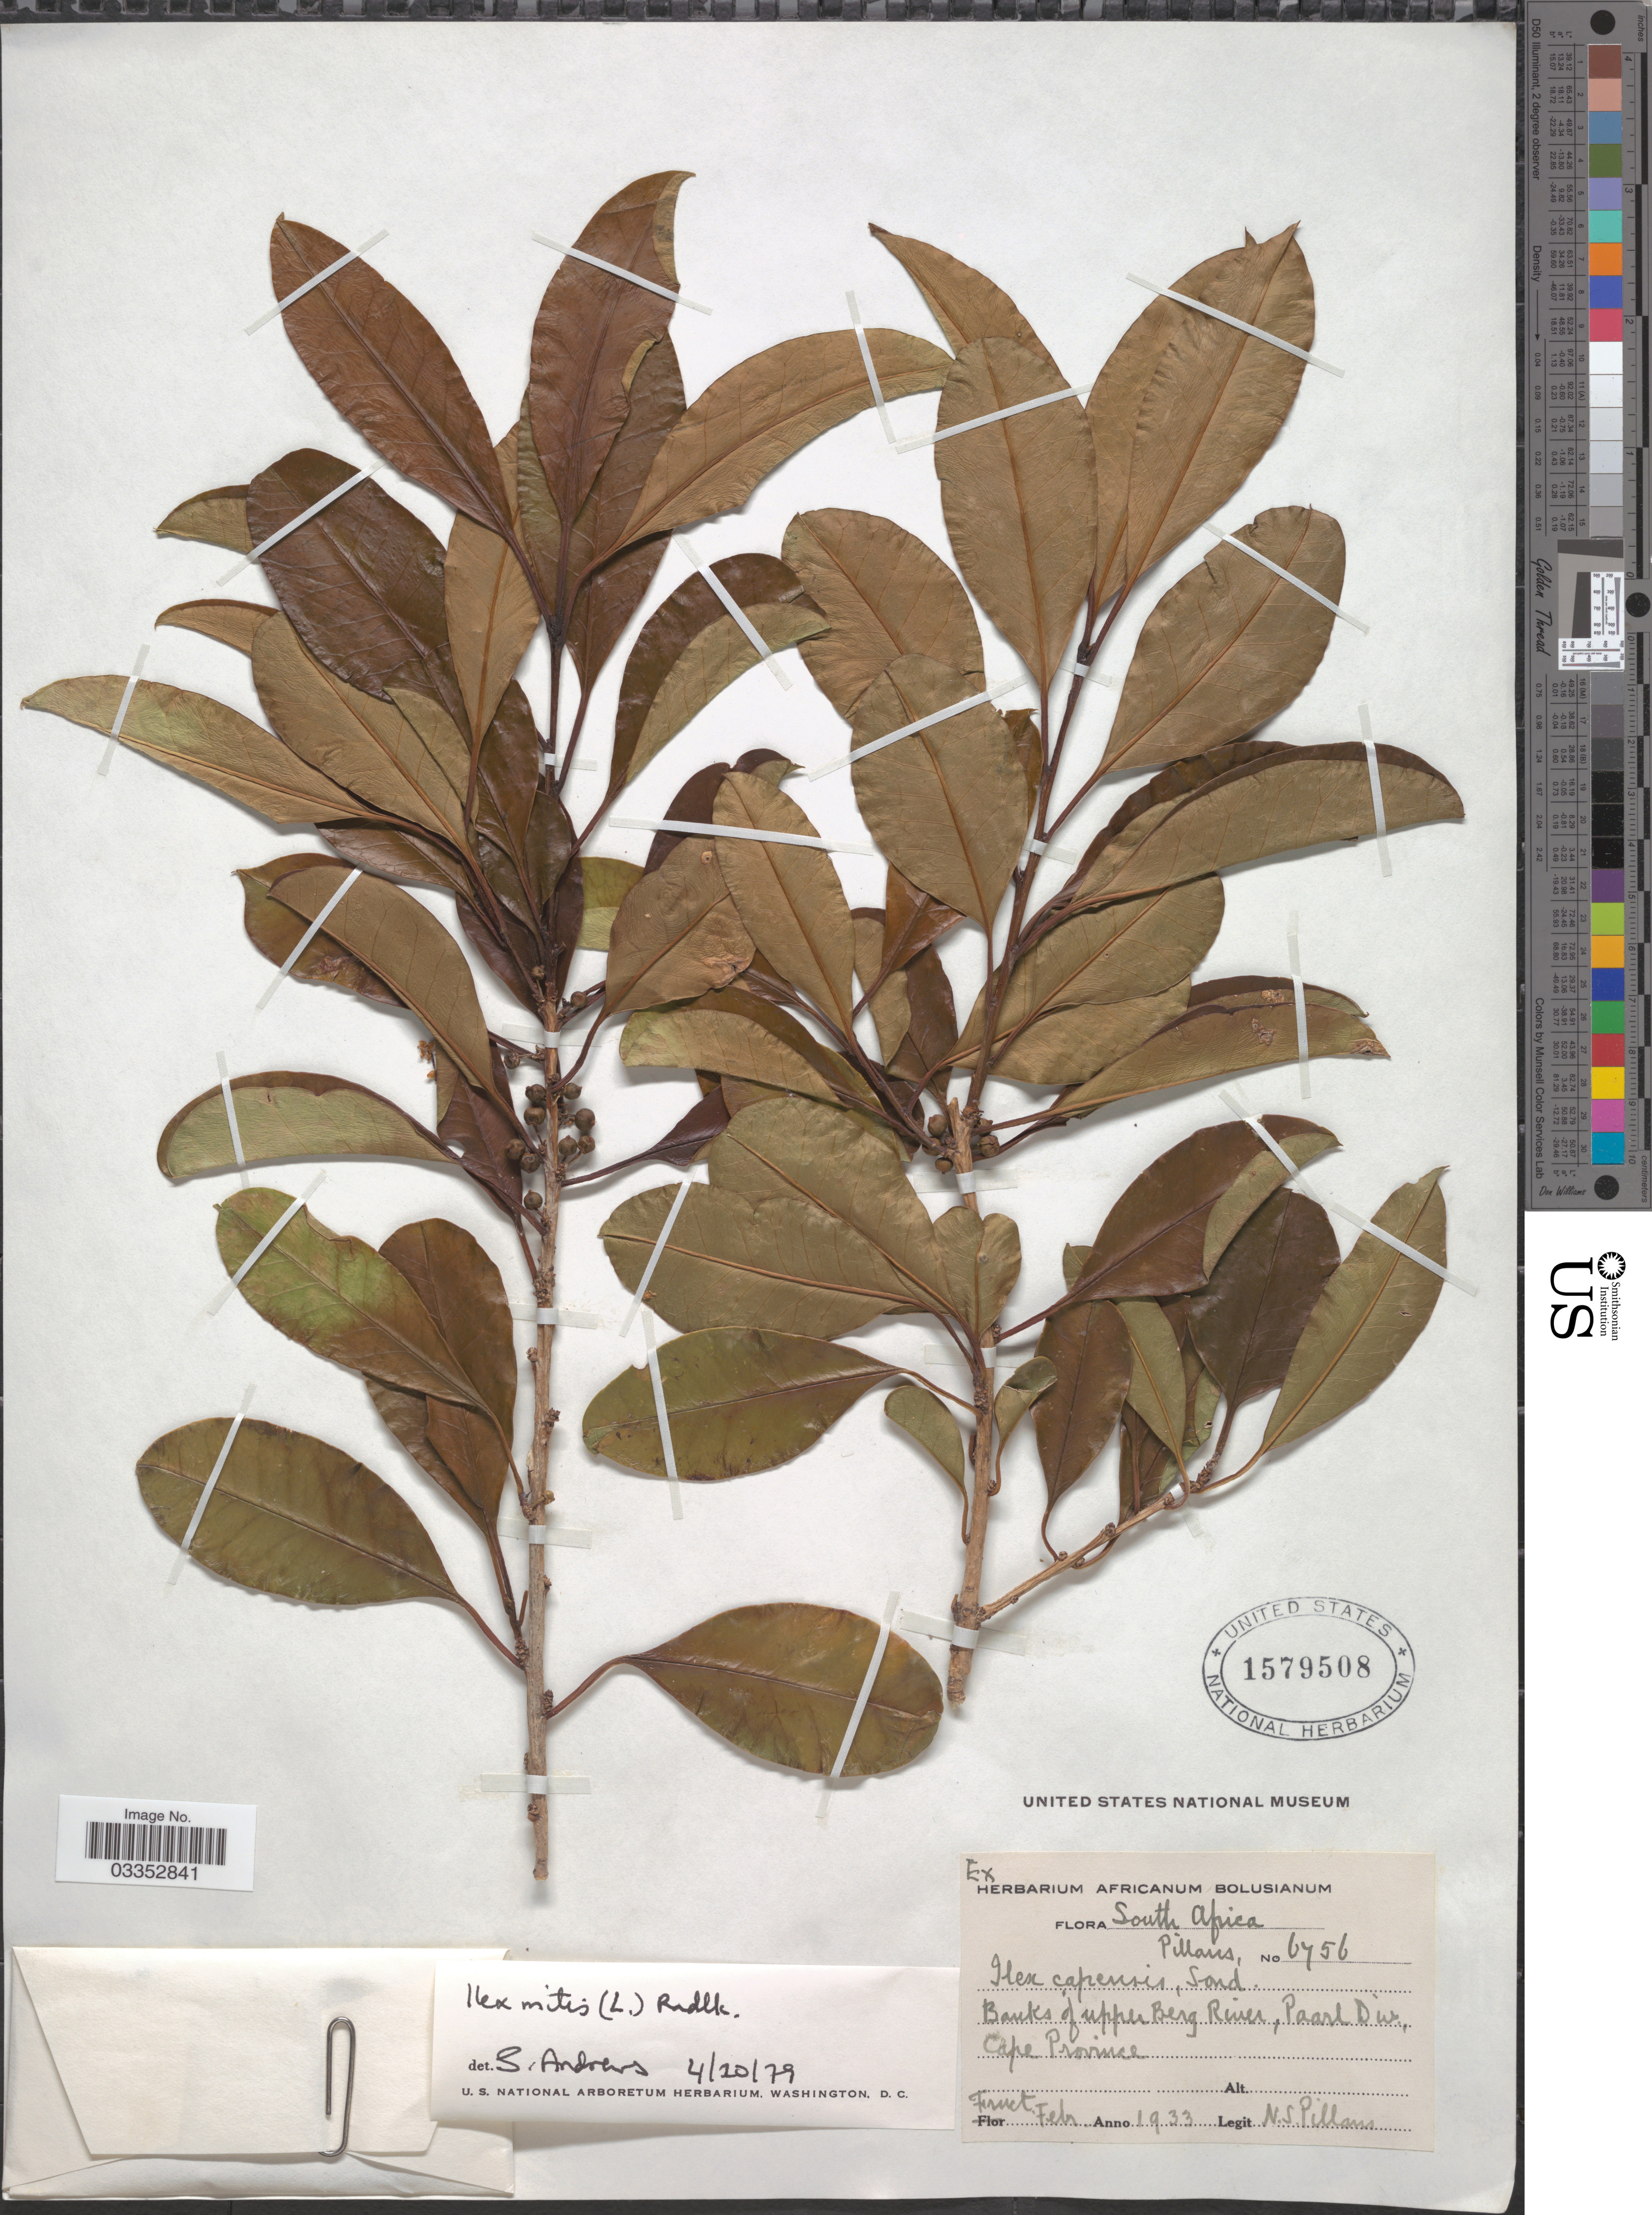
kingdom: Plantae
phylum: Tracheophyta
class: Magnoliopsida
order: Aquifoliales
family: Aquifoliaceae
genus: Ilex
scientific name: Ilex mitis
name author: (L.) Radlk.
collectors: N. S. Pillans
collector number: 6756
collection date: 1933-02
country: South Africa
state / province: Western Cape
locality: Banks of upper Berg River, Paarl Div., Cape Province.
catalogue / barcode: US 1579508